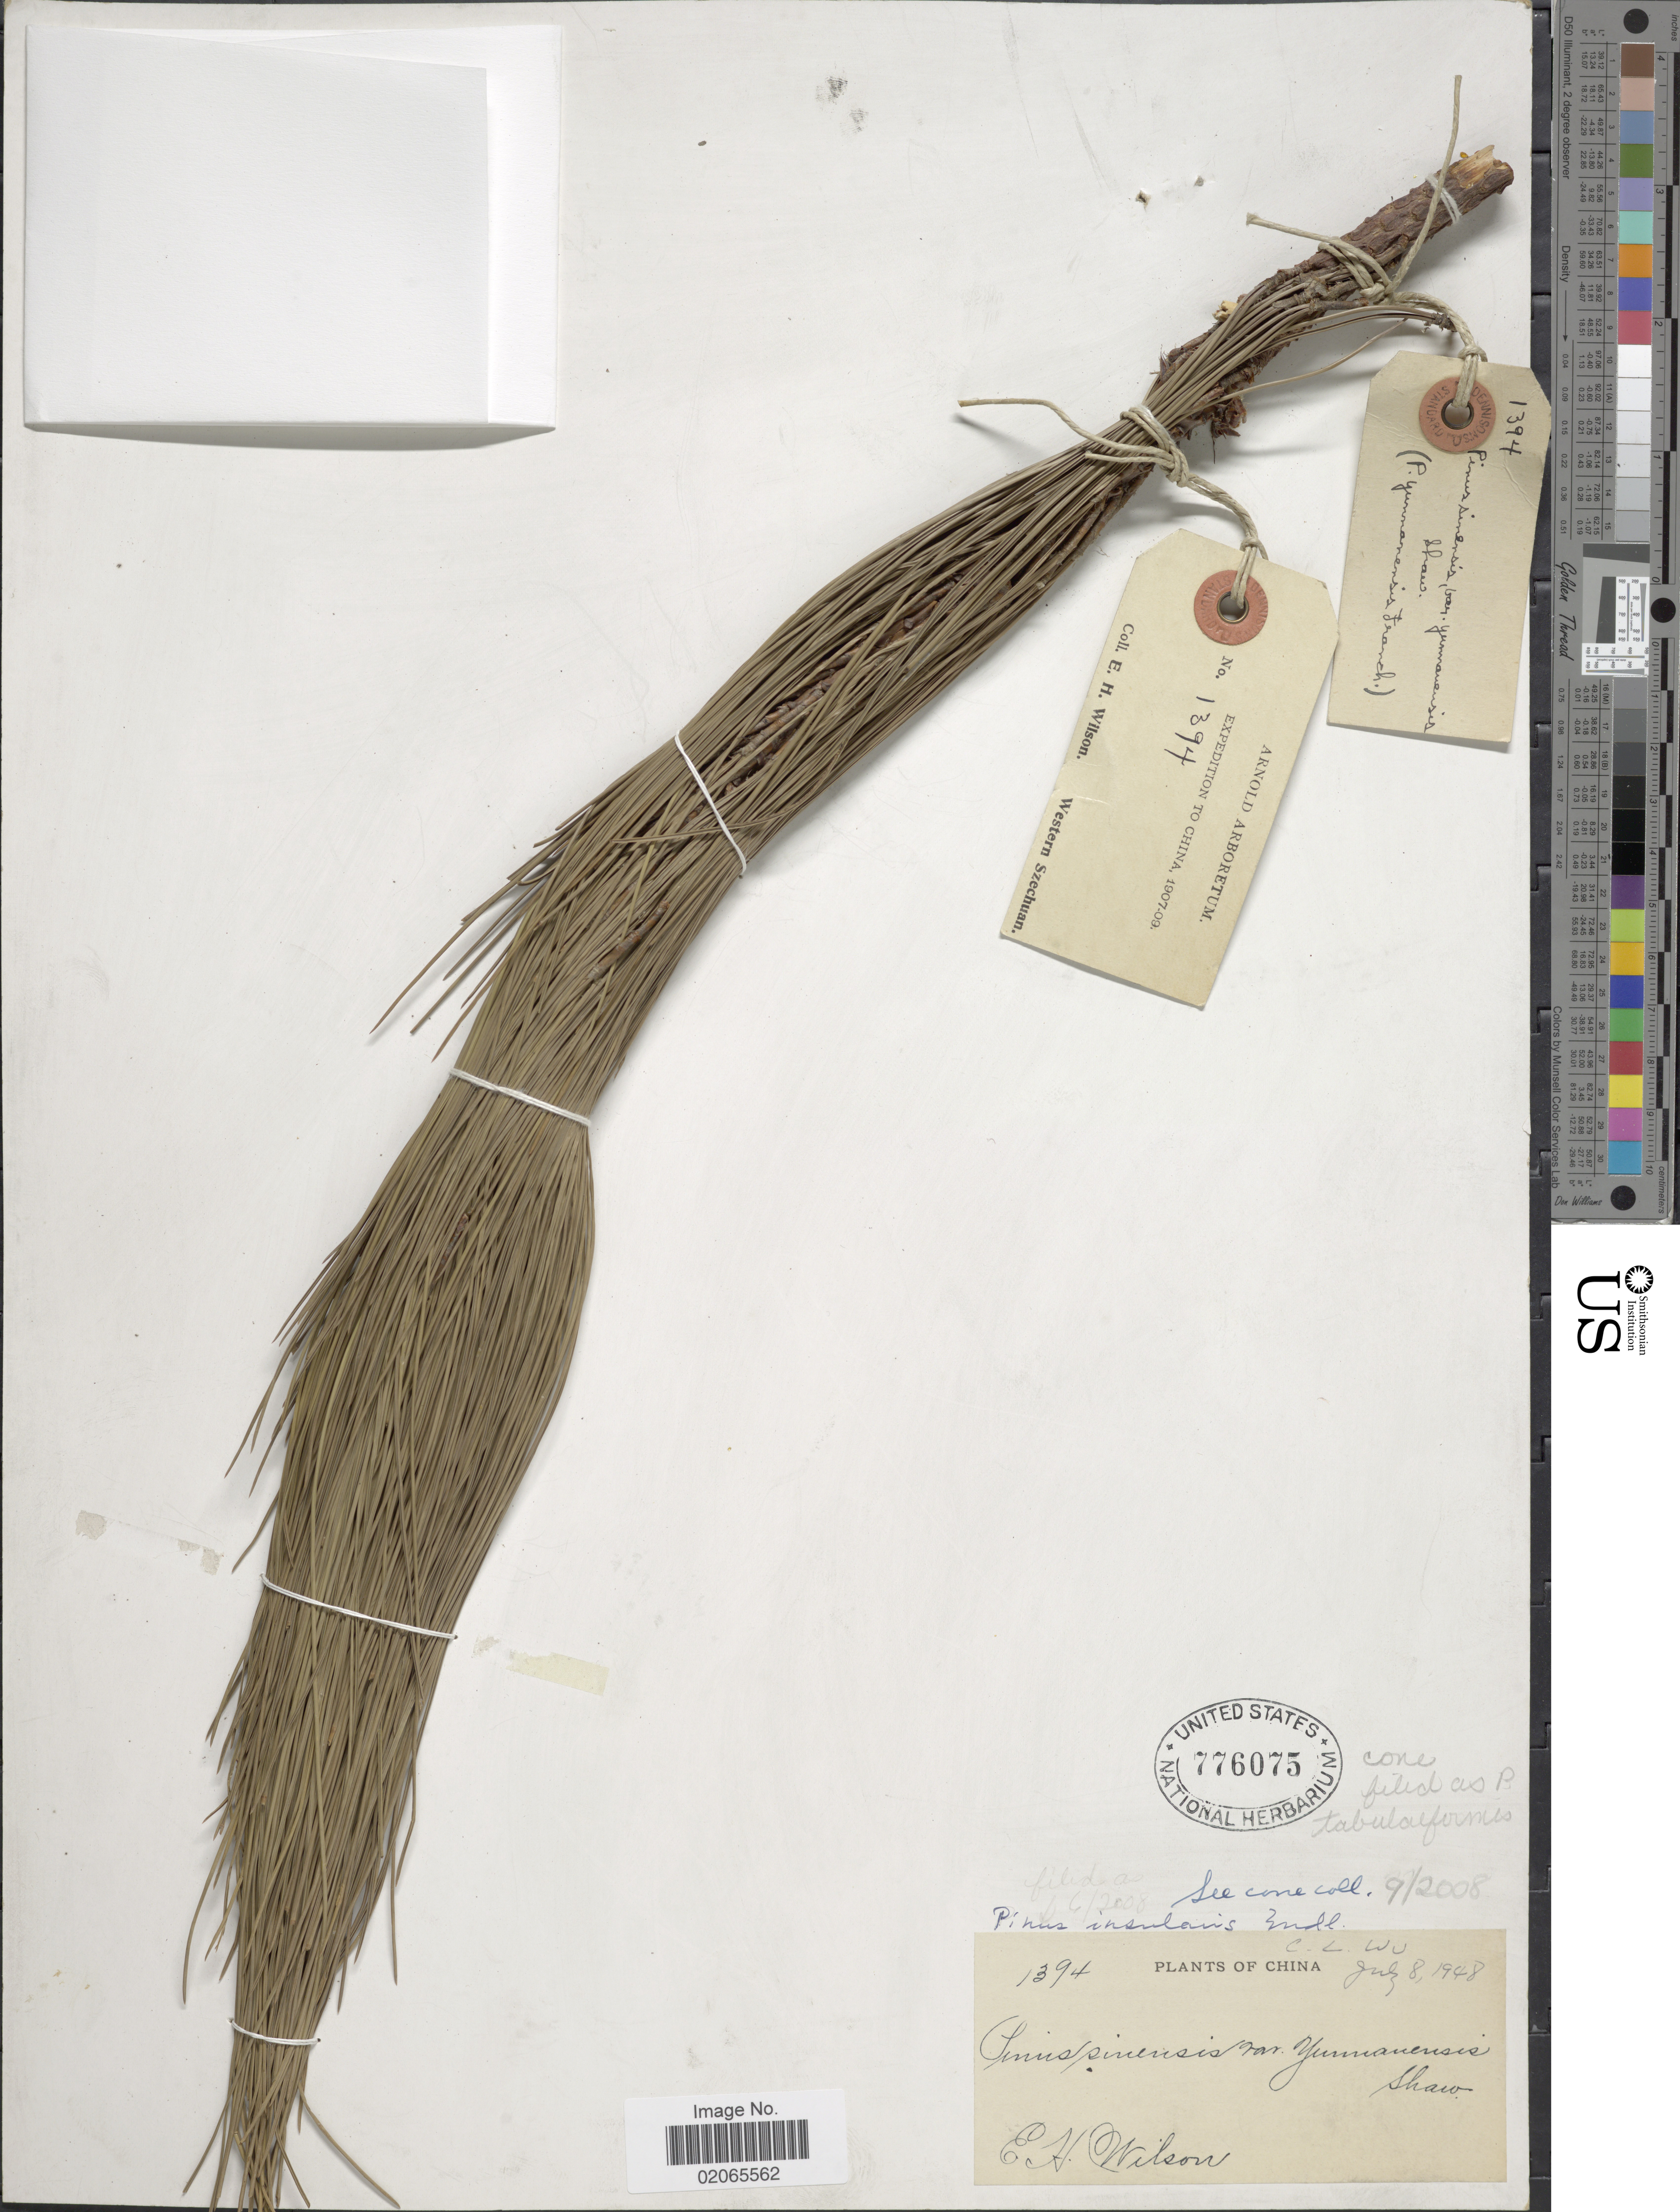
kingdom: Plantae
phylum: Tracheophyta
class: Pinopsida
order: Pinales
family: Pinaceae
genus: Pinus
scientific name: Pinus insularis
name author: Endl.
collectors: E. Wilson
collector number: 1394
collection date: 1907/1909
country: China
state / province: Sichuan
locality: Western Szechuan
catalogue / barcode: US 776075